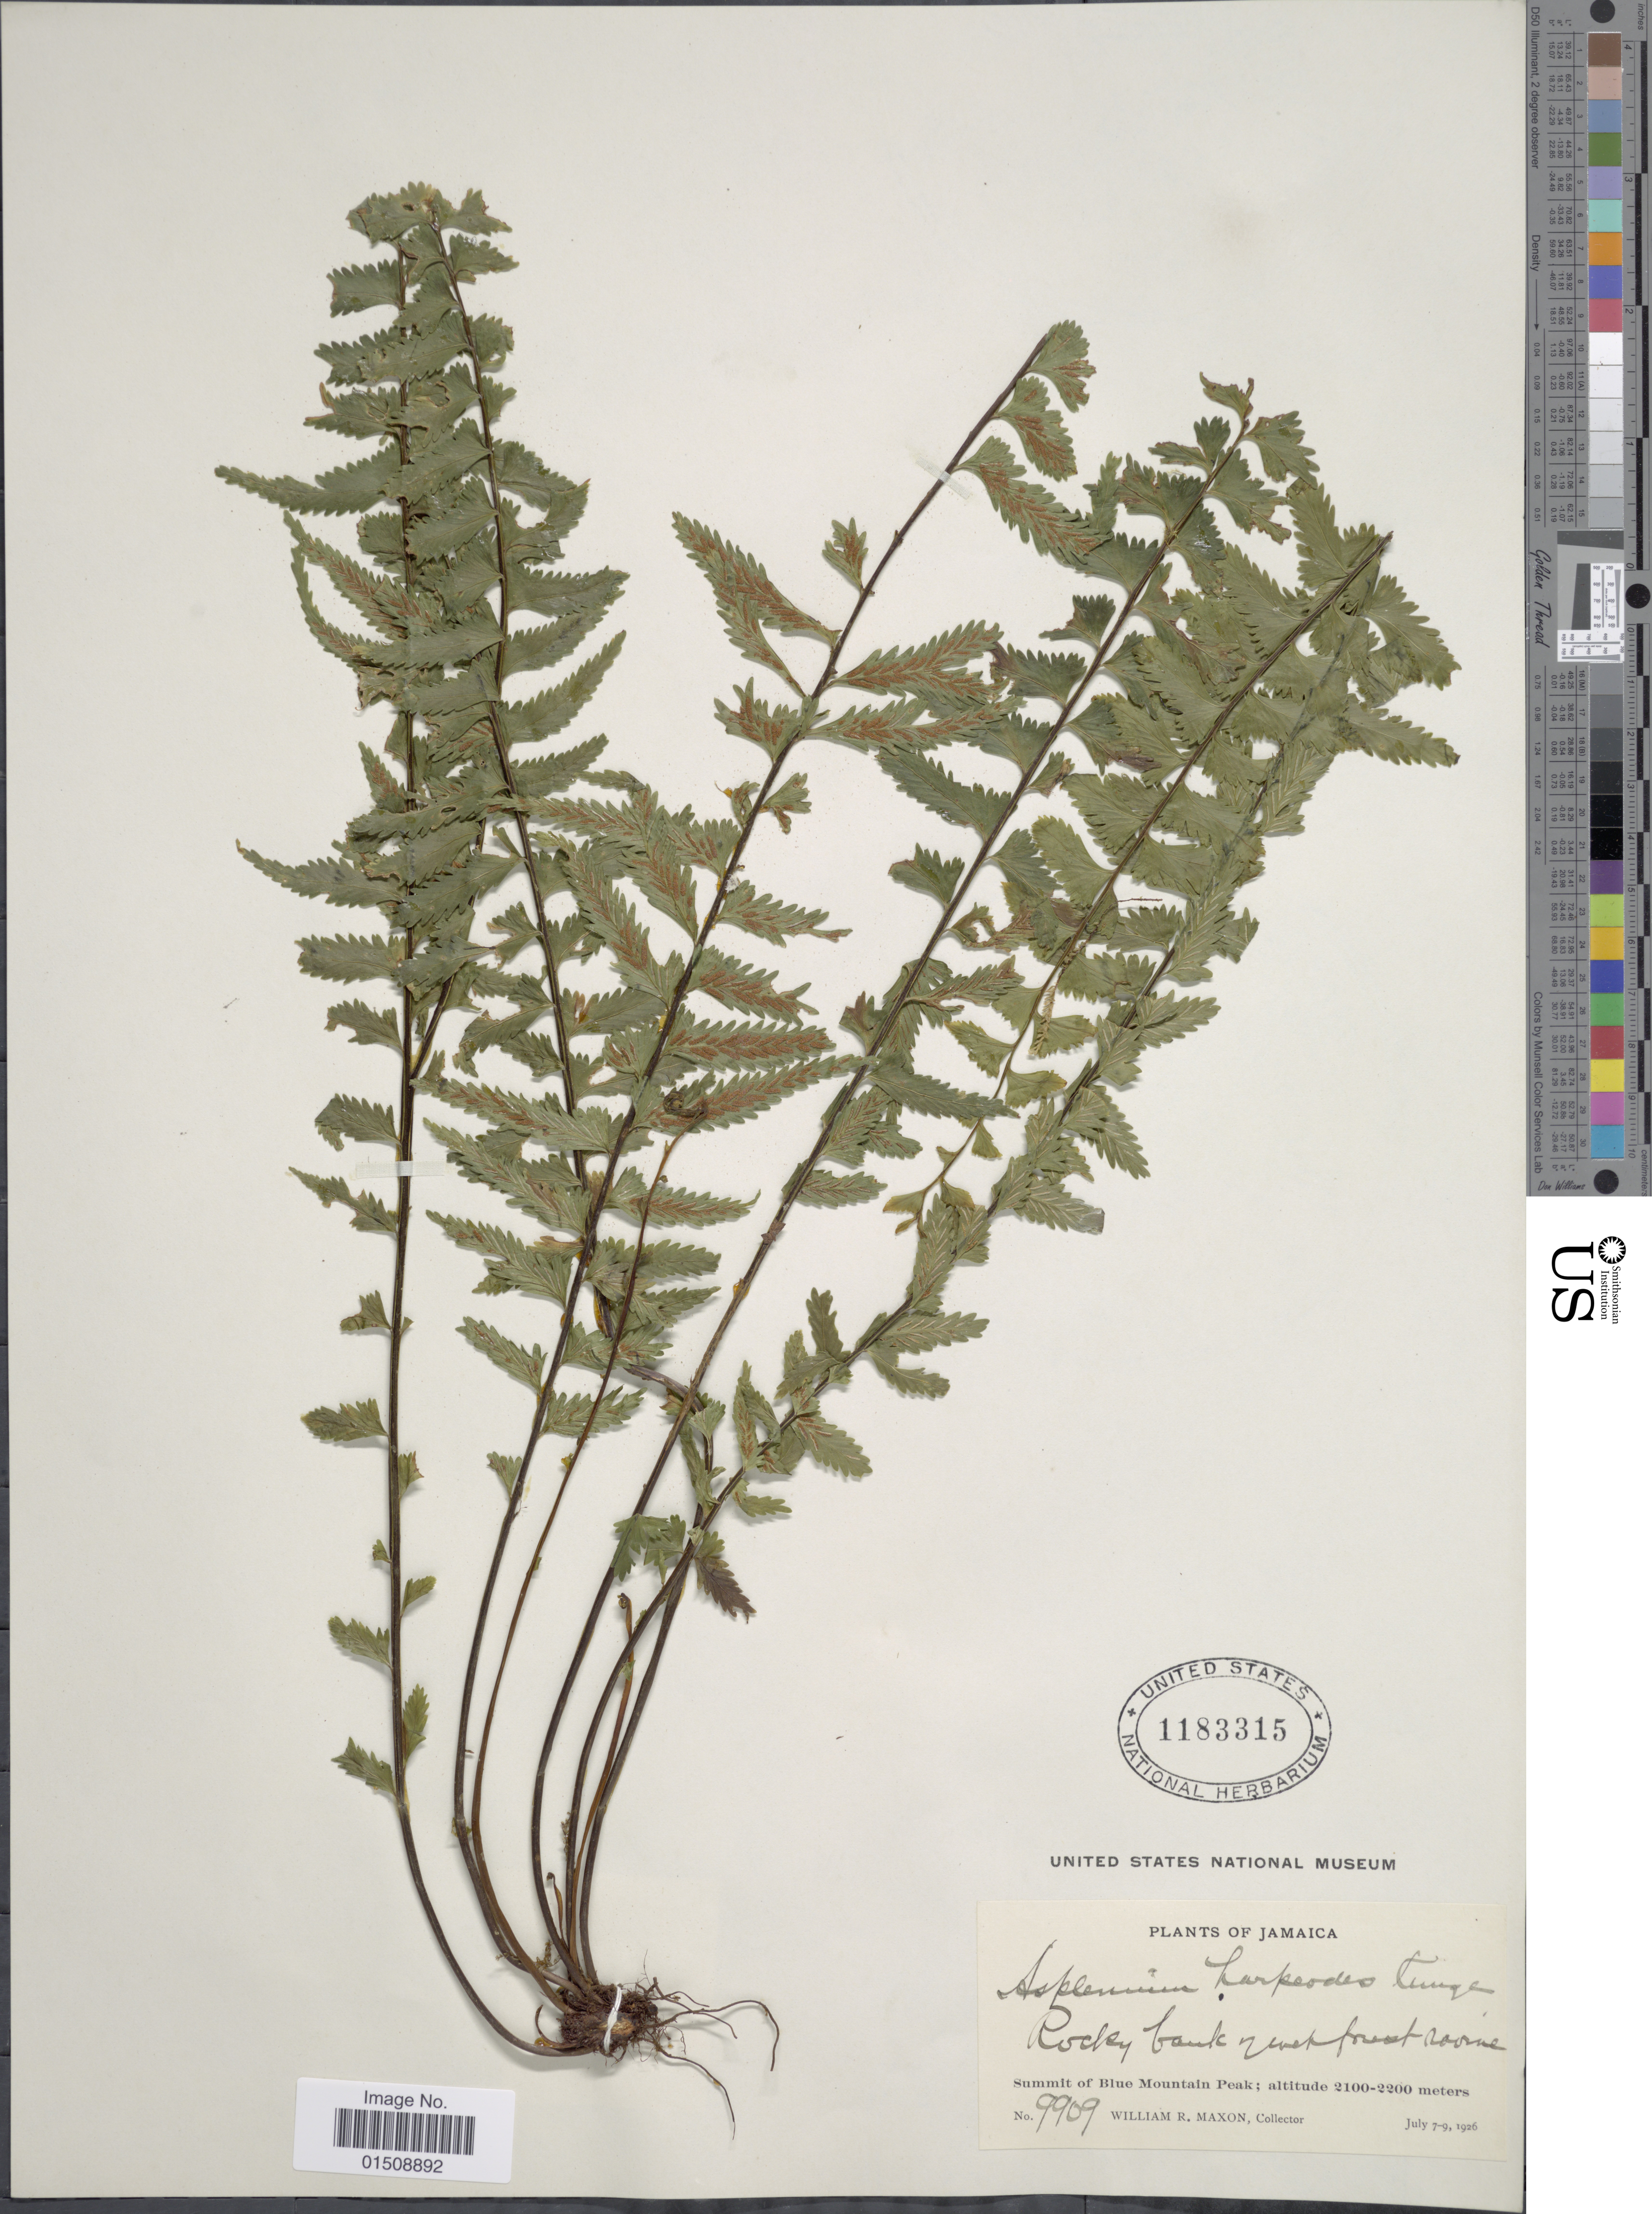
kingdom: Plantae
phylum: Tracheophyta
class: Polypodiopsida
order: Polypodiales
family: Aspleniaceae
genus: Asplenium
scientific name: Asplenium harpeodes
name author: Kunze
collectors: W. R. Maxon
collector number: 9909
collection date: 1926-07-07/1926-07-09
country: Jamaica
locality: Summit of Blue Mountain Peak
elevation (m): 2100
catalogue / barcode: US 1183315